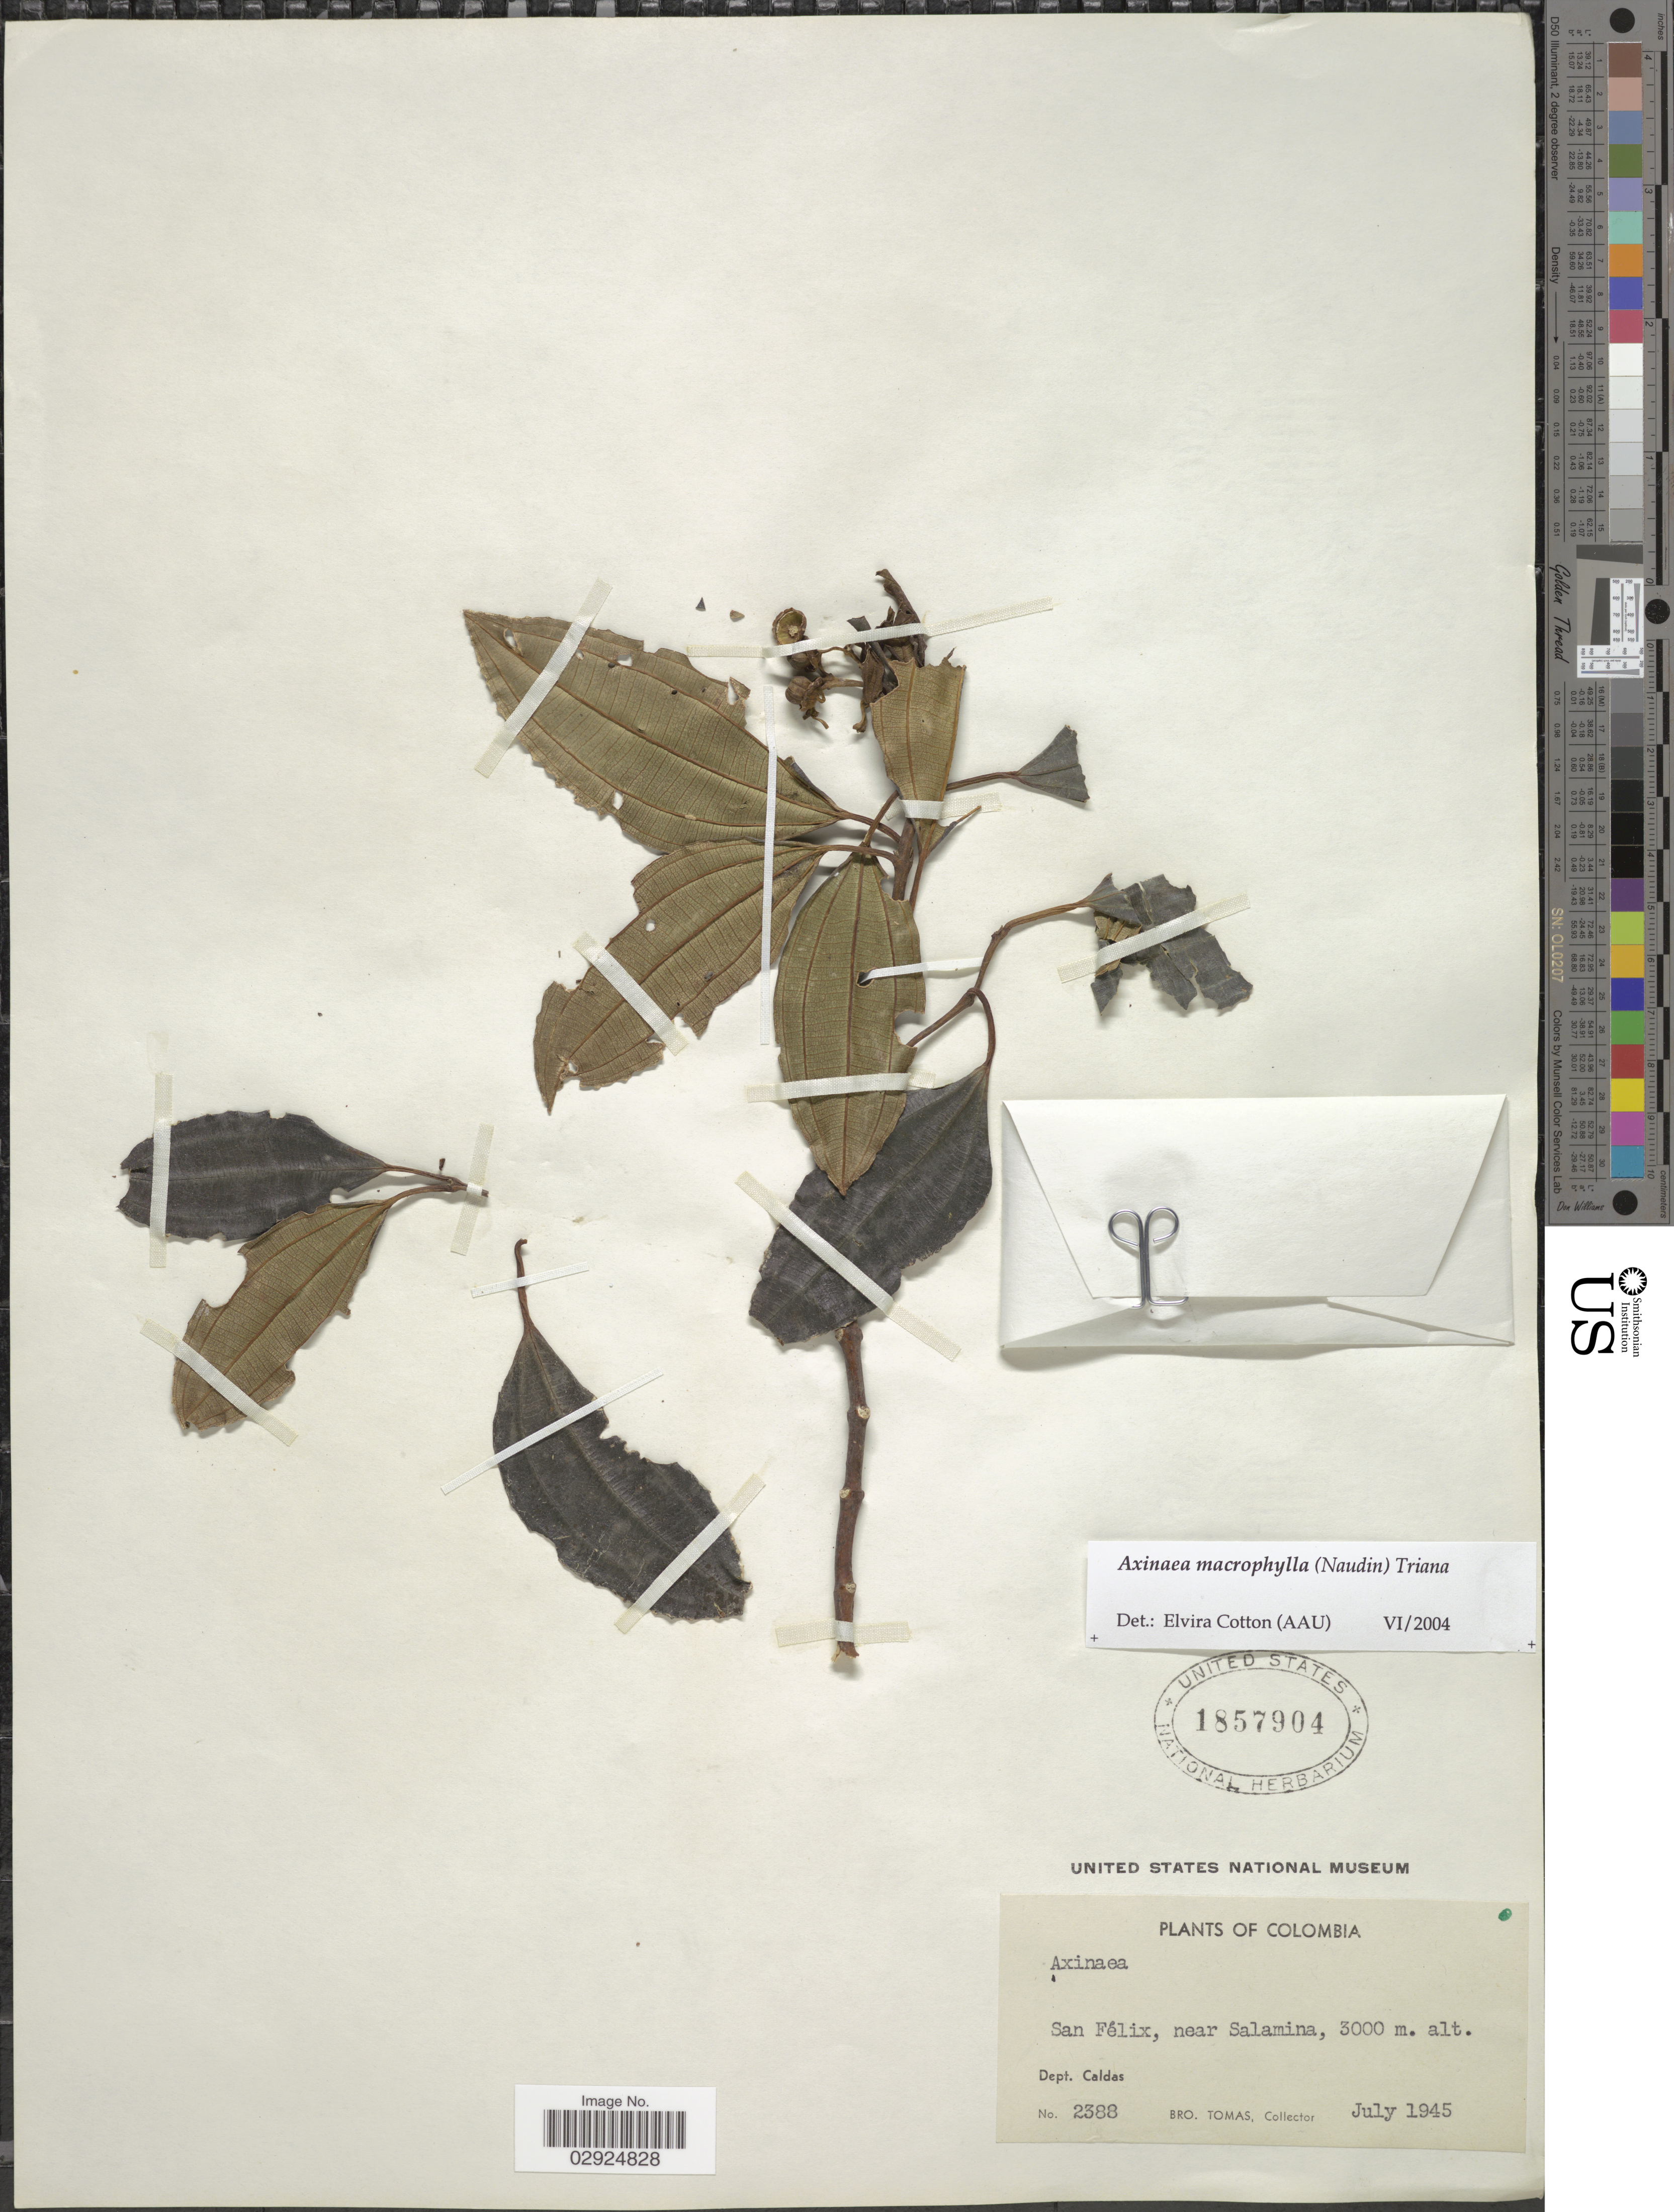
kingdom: Plantae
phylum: Tracheophyta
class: Magnoliopsida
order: Myrtales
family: Melastomataceae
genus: Axinaea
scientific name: Axinaea macrophylla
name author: (Naudin) Triana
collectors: B. Tomas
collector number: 2388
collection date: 1945-07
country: Colombia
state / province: Caldas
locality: San Félix, near Salamina. Dept. Caldas.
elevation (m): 3000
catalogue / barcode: US 1857904